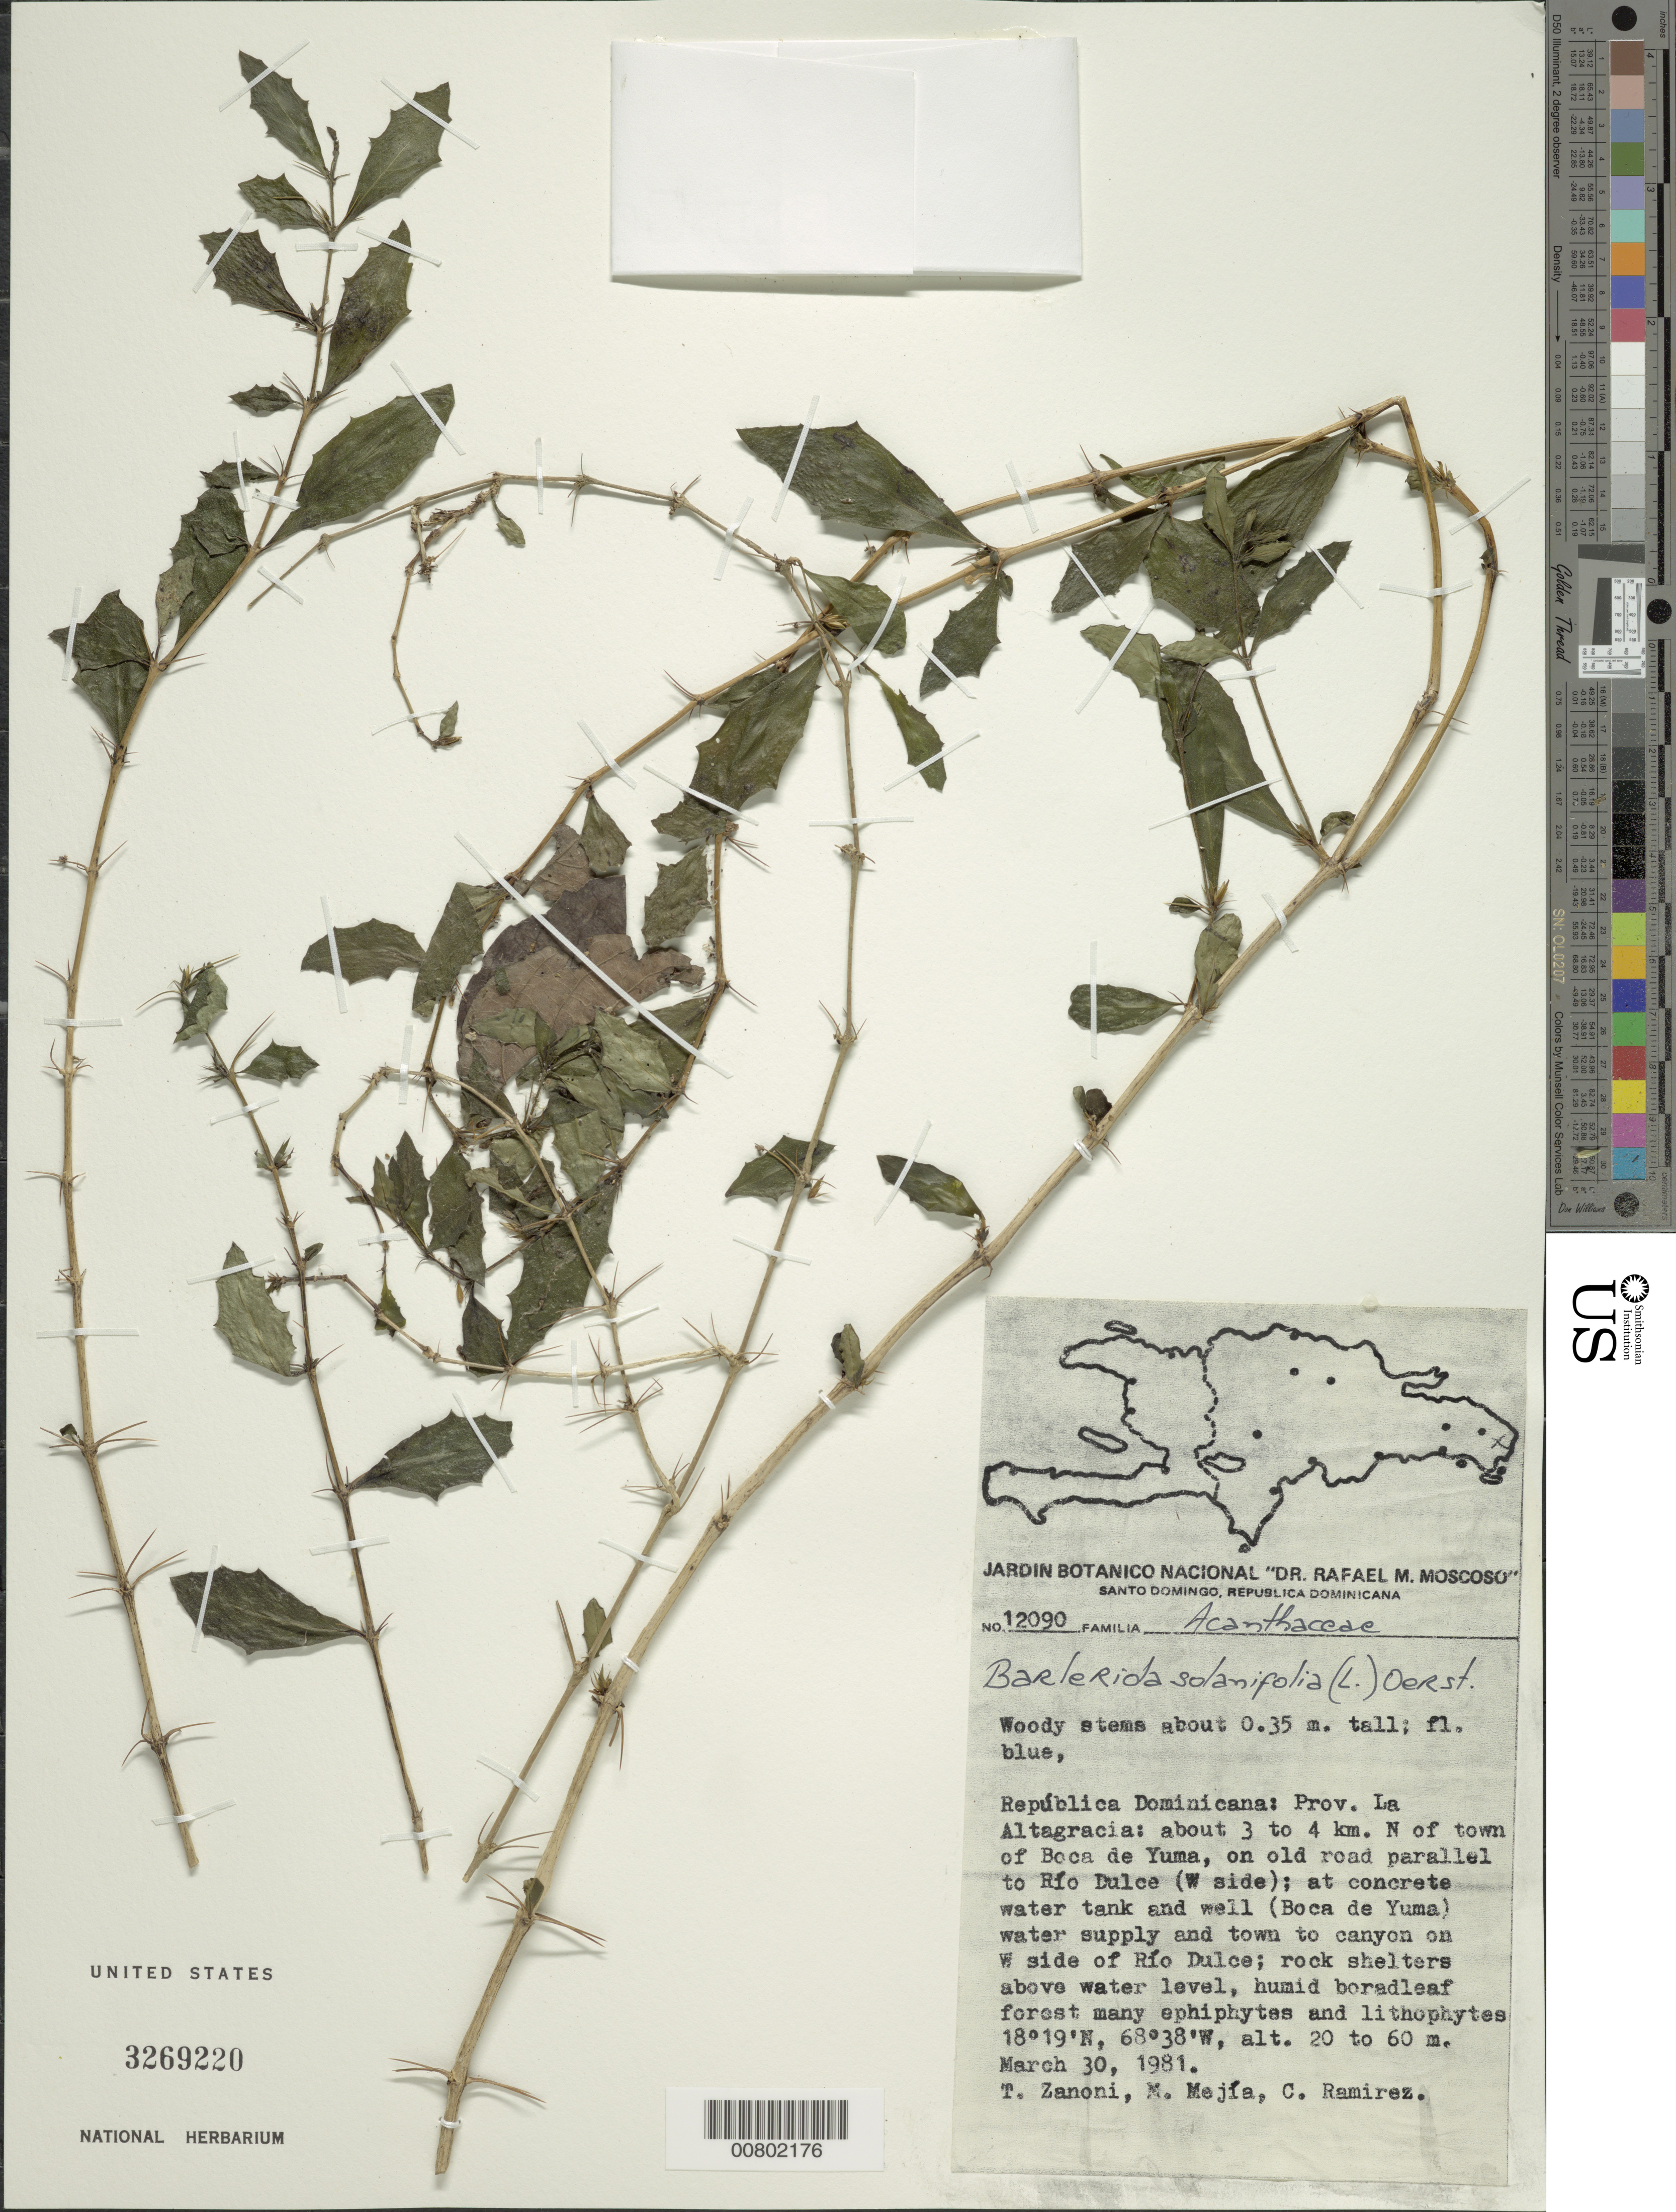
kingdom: Plantae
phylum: Tracheophyta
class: Magnoliopsida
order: Lamiales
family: Acanthaceae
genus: Barleriola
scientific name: Barleriola solanifolia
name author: (L.) Oerst. ex Lindau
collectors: T. A. Zanoni, M. Mejia & C. Ramirez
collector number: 12090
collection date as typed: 30 Mar 1981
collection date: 1981-03-30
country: Dominican Republic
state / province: La Altagracia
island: Hispaniola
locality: Boca de Yuma, 3-4 km N of, on old road parallel to Río Dulce (W side), Boca de Yuma to canyon W side of Río Dulce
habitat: Rock shelters above water level, humid broadleaf forest, many epiphytes and lithophytes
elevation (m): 20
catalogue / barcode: US 3269220